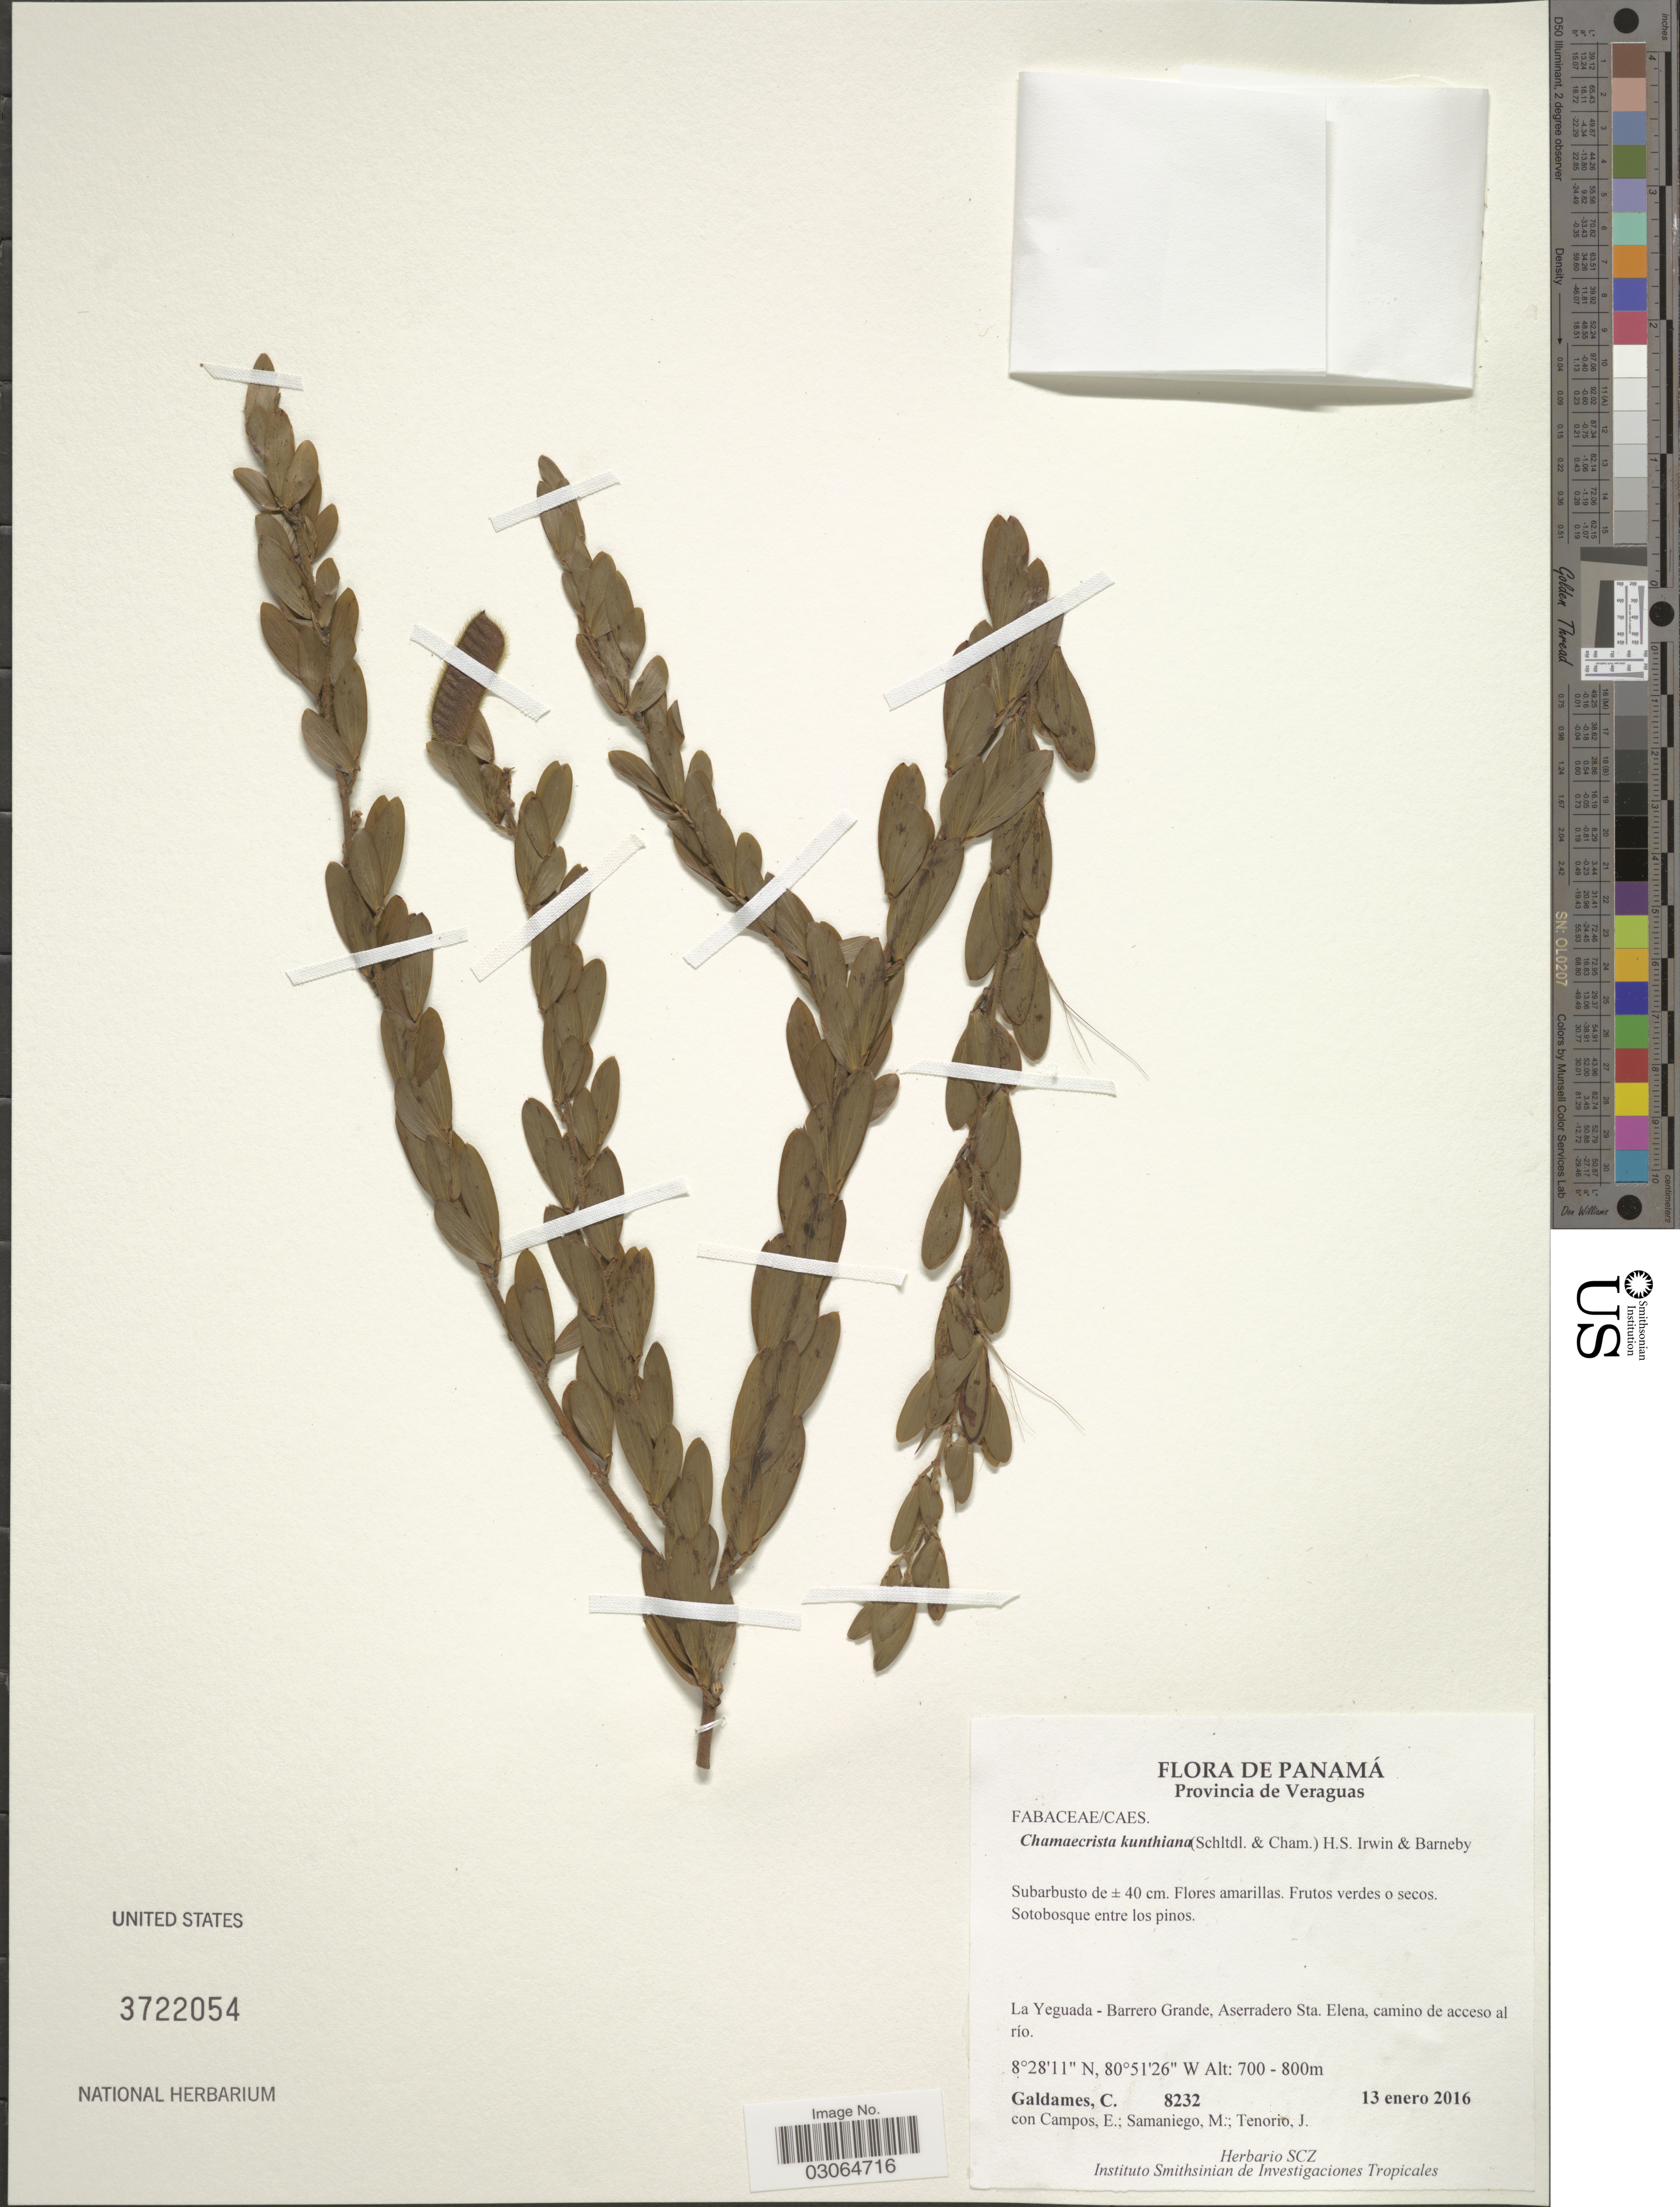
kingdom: Plantae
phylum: Tracheophyta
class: Magnoliopsida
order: Fabales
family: Fabaceae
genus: Chamaecrista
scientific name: Chamaecrista kunthiana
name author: (Schltdl. & Cham.) H.S. Irwin & Barneby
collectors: C. Galdames, E. Campos, M. Samaniego & J. Tenorio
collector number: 8232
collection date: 2016-01-13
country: Panama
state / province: Veraguas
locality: La Yeguada - Barrero Grande, Aserradero Sta. Elena, camino de acceso al río.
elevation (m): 700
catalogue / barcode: US 3722054